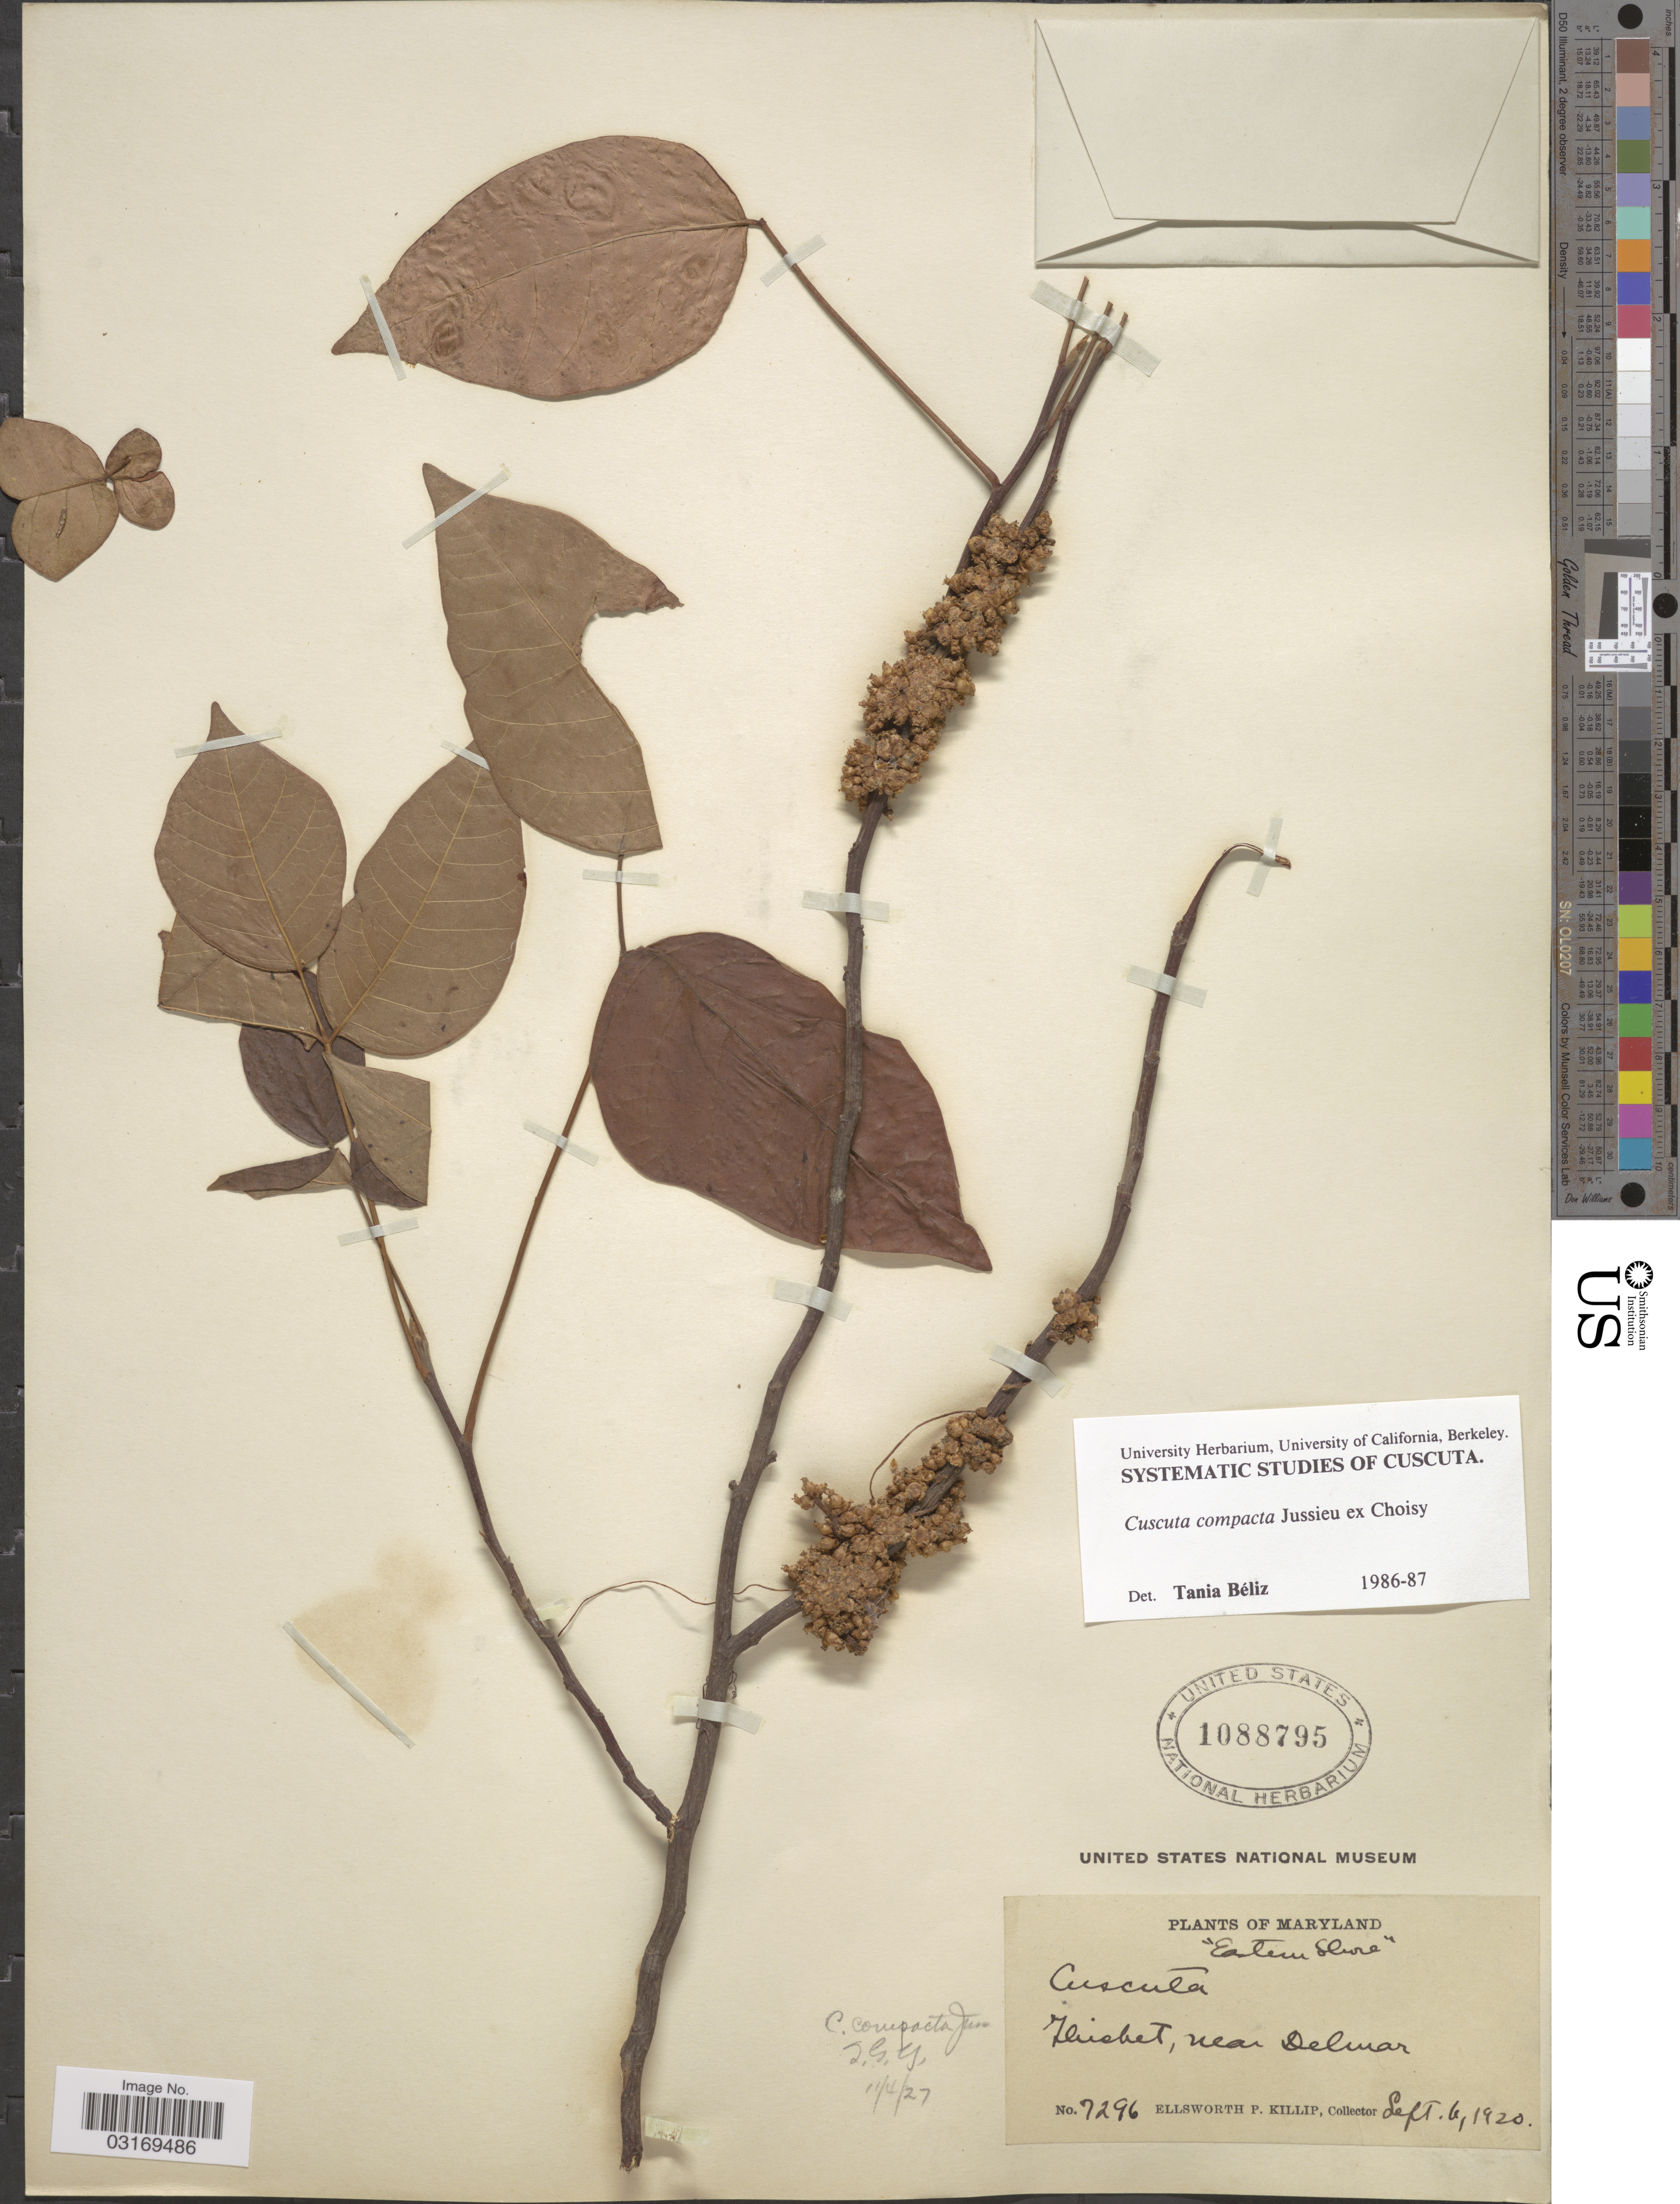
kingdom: Plantae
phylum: Tracheophyta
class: Magnoliopsida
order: Solanales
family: Convolvulaceae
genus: Cuscuta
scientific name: Cuscuta compacta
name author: Juss. ex Choisy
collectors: E. P. Killip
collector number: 7296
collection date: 1920-09-06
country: United States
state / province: Maryland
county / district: Wicomico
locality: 'Eastern Shore' Thicket, near Delmar.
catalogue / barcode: US 1088795